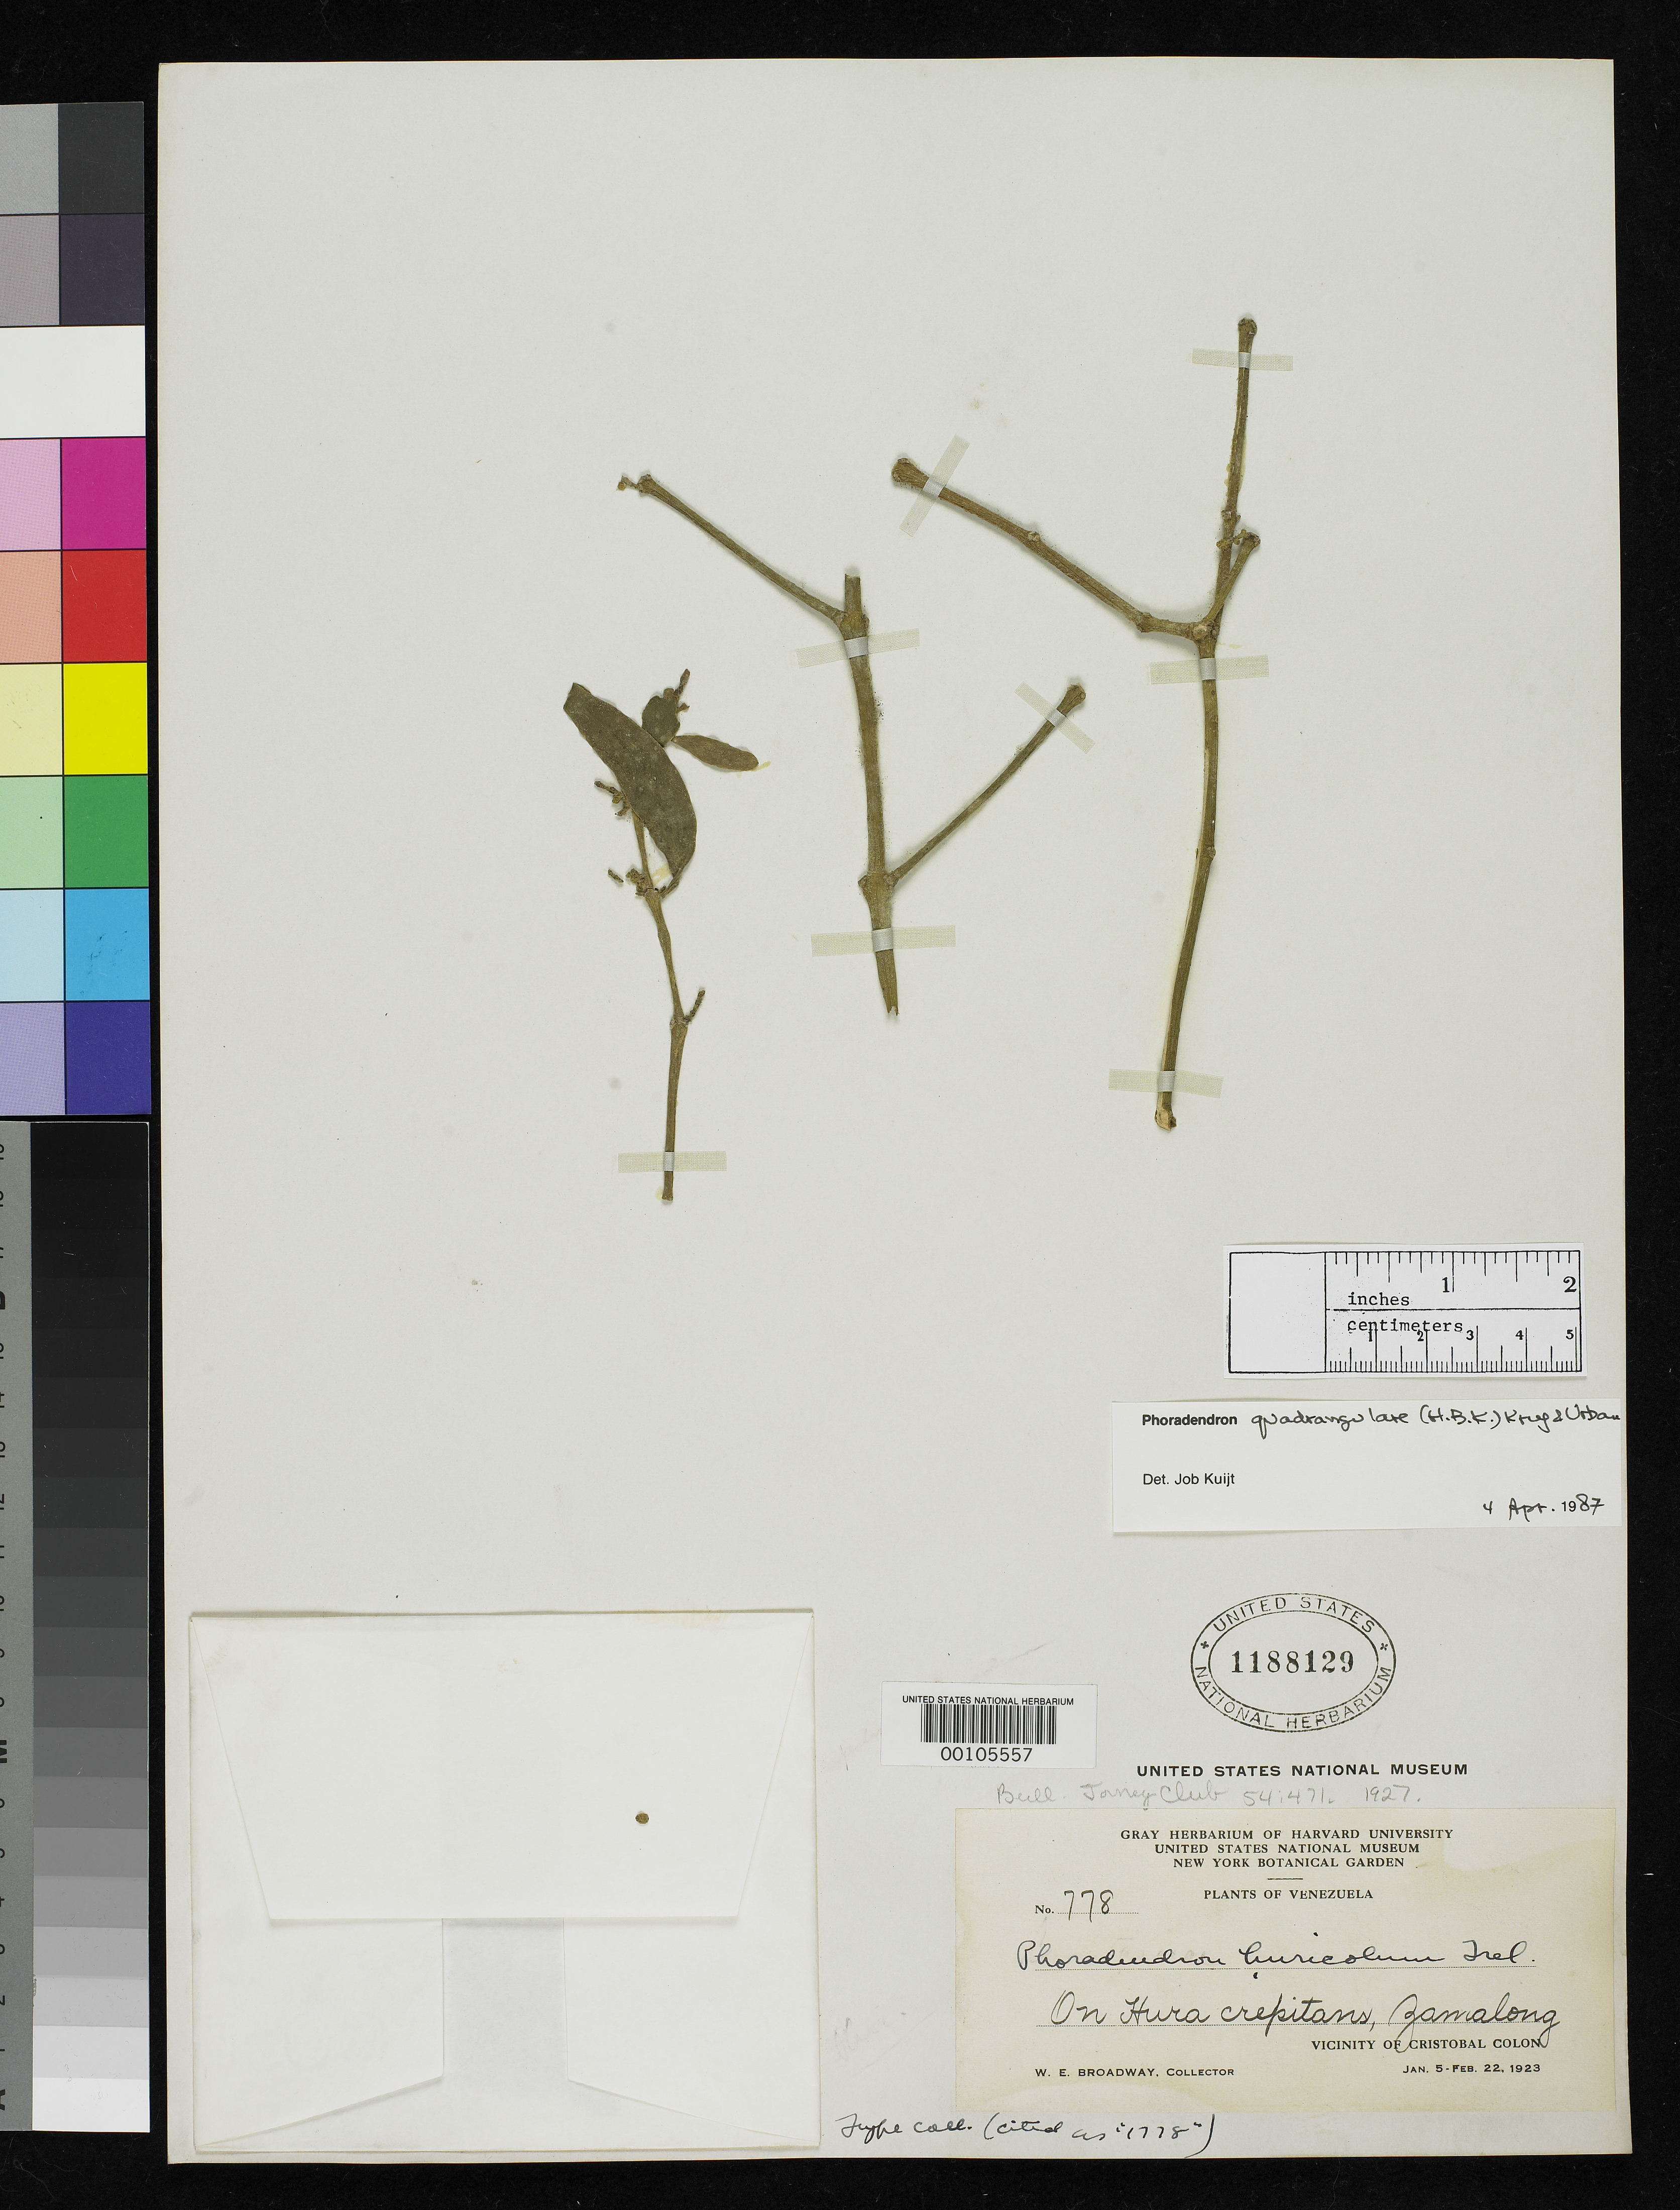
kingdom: Plantae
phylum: Tracheophyta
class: Magnoliopsida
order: Santalales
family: Viscaceae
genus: Phoradendron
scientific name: Phoradendron huricola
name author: Trel.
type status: Isotype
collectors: W. E. Broadway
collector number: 778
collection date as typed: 05 Jan 1923 to 22 Feb 1923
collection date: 1923-01-05/1923-02-22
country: Venezuela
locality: Zamalong, Cristobal Colon vicinity.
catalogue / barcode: US 1188129